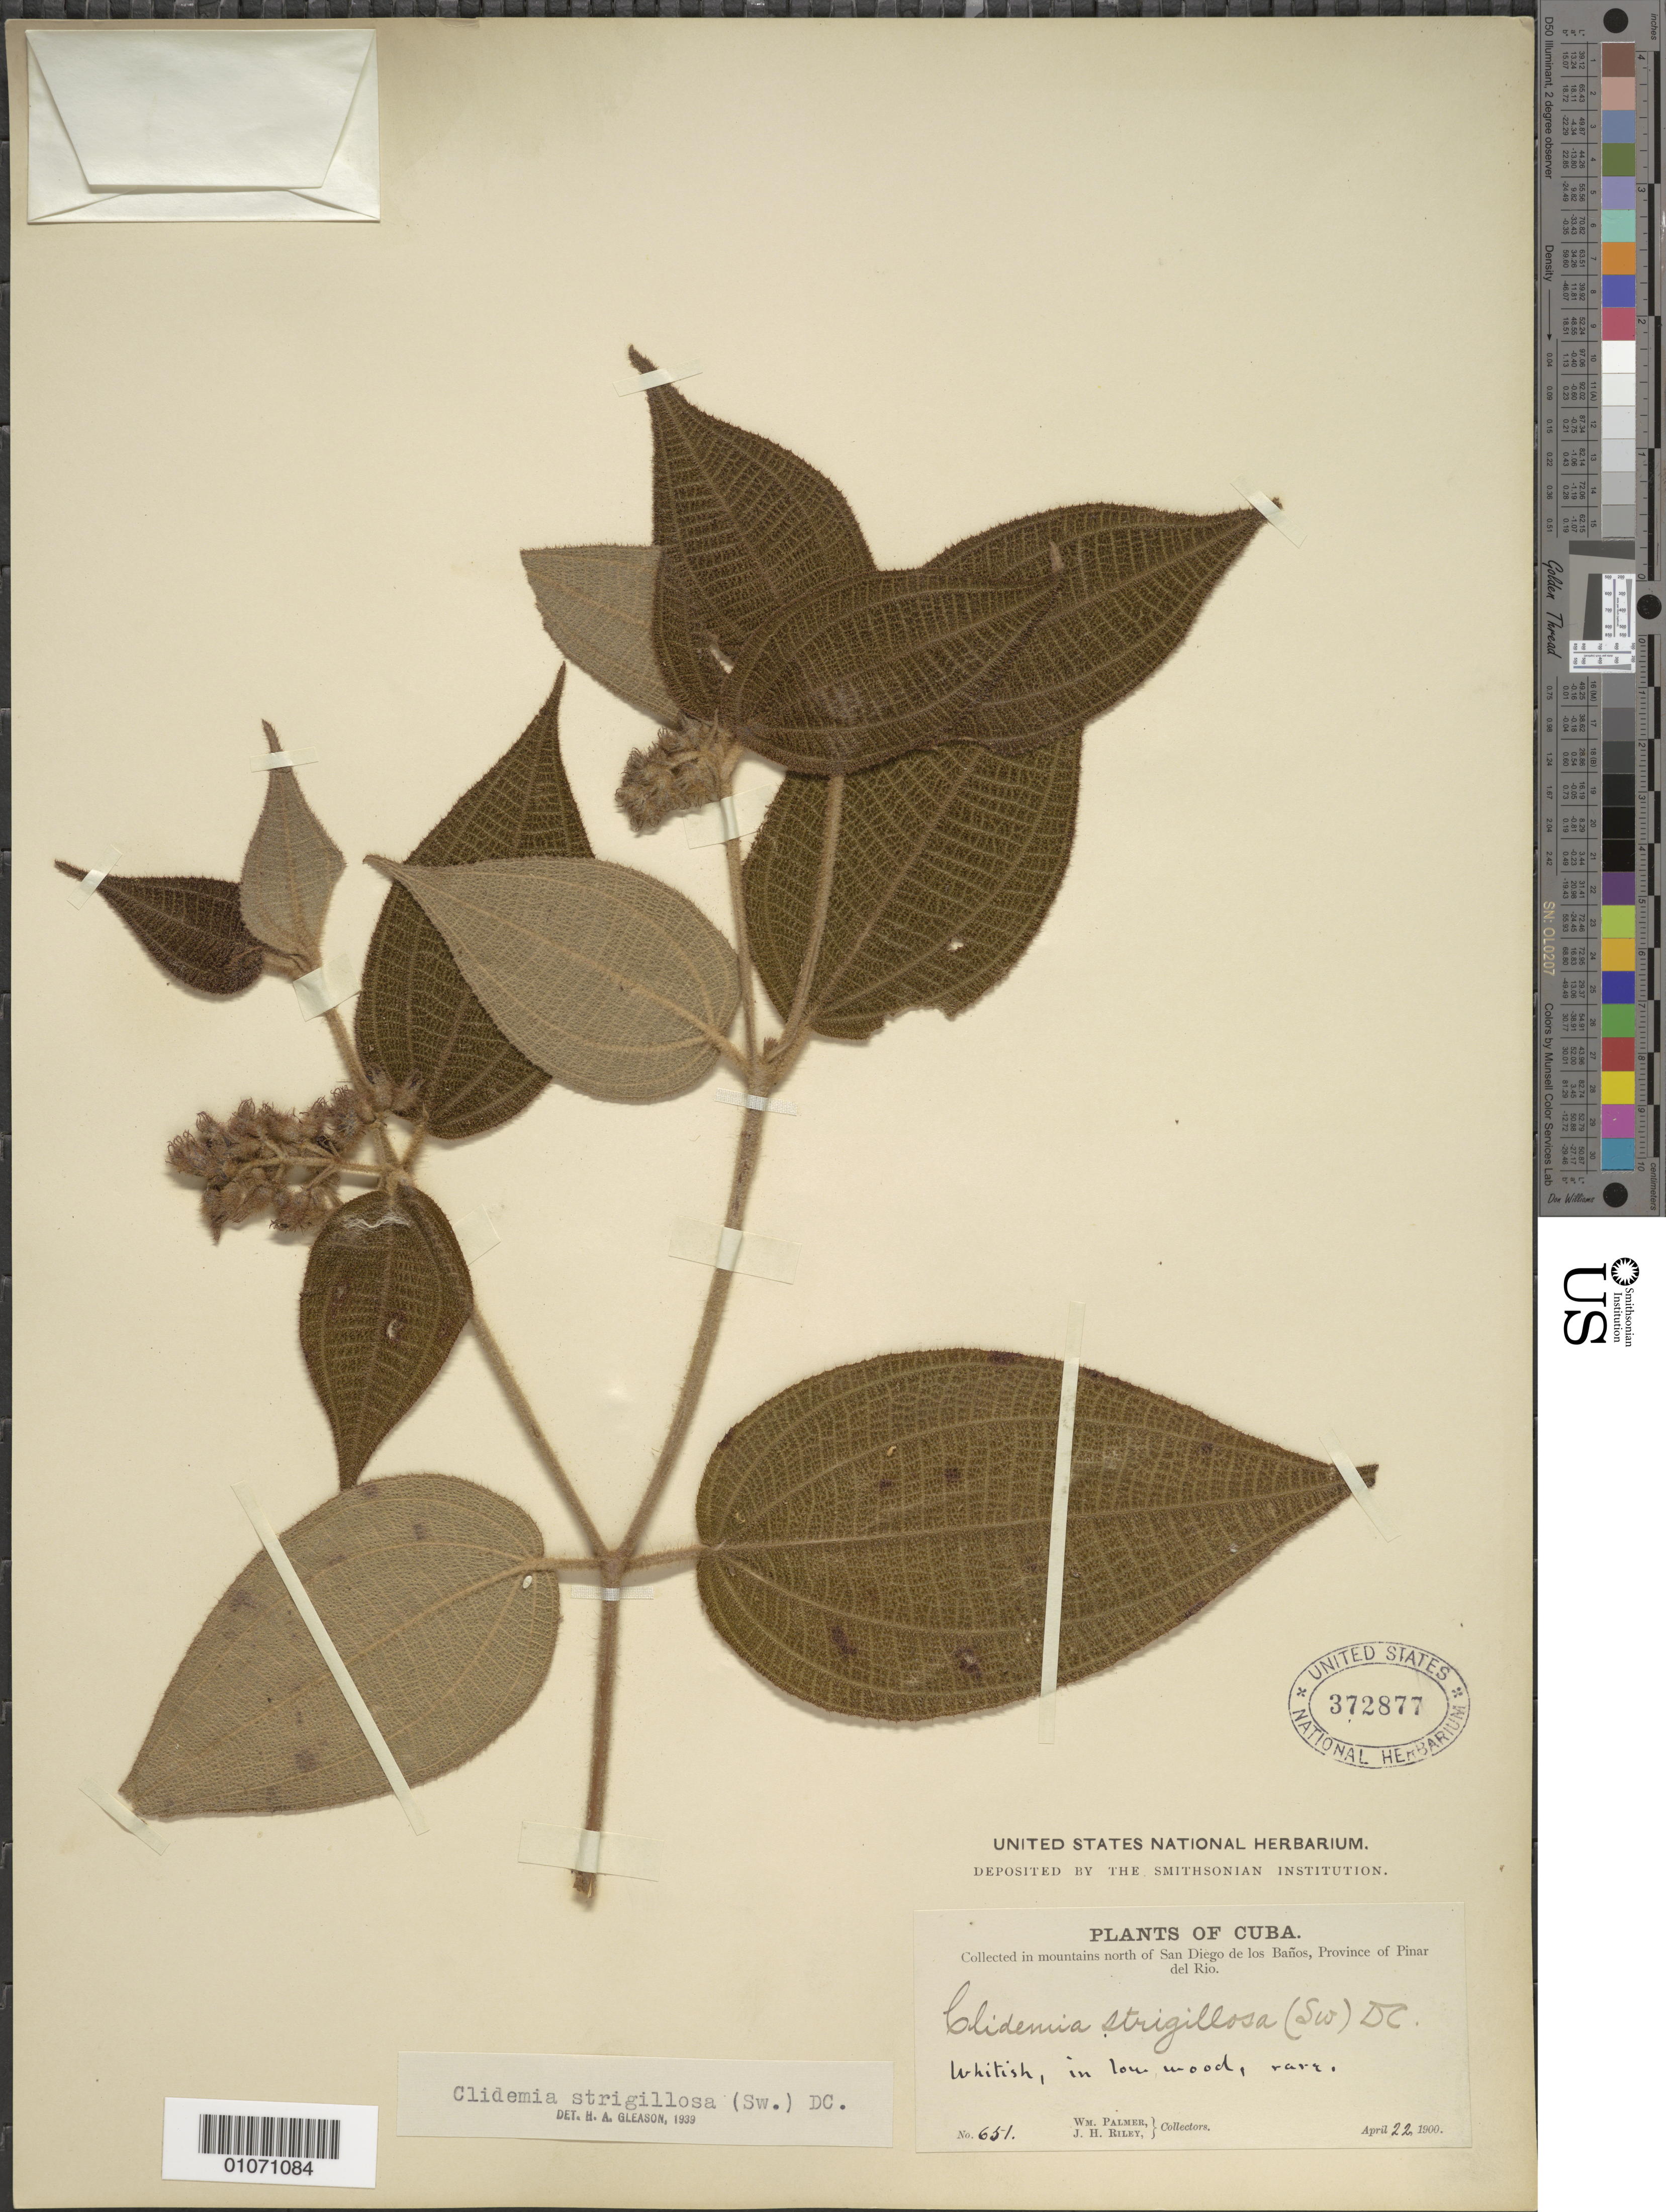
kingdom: Plantae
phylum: Tracheophyta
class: Magnoliopsida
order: Myrtales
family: Melastomataceae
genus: Clidemia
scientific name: Clidemia strigillosa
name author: (Sw.) DC.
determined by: Gleason, H. A.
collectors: W. Palmer & J. H. Riley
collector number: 651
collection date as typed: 22 Apr 1900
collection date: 1900-04-22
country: Cuba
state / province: Pinar del Rio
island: Cuba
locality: San Diego de los Baños, mountains N of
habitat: In low wood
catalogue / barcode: US 372877